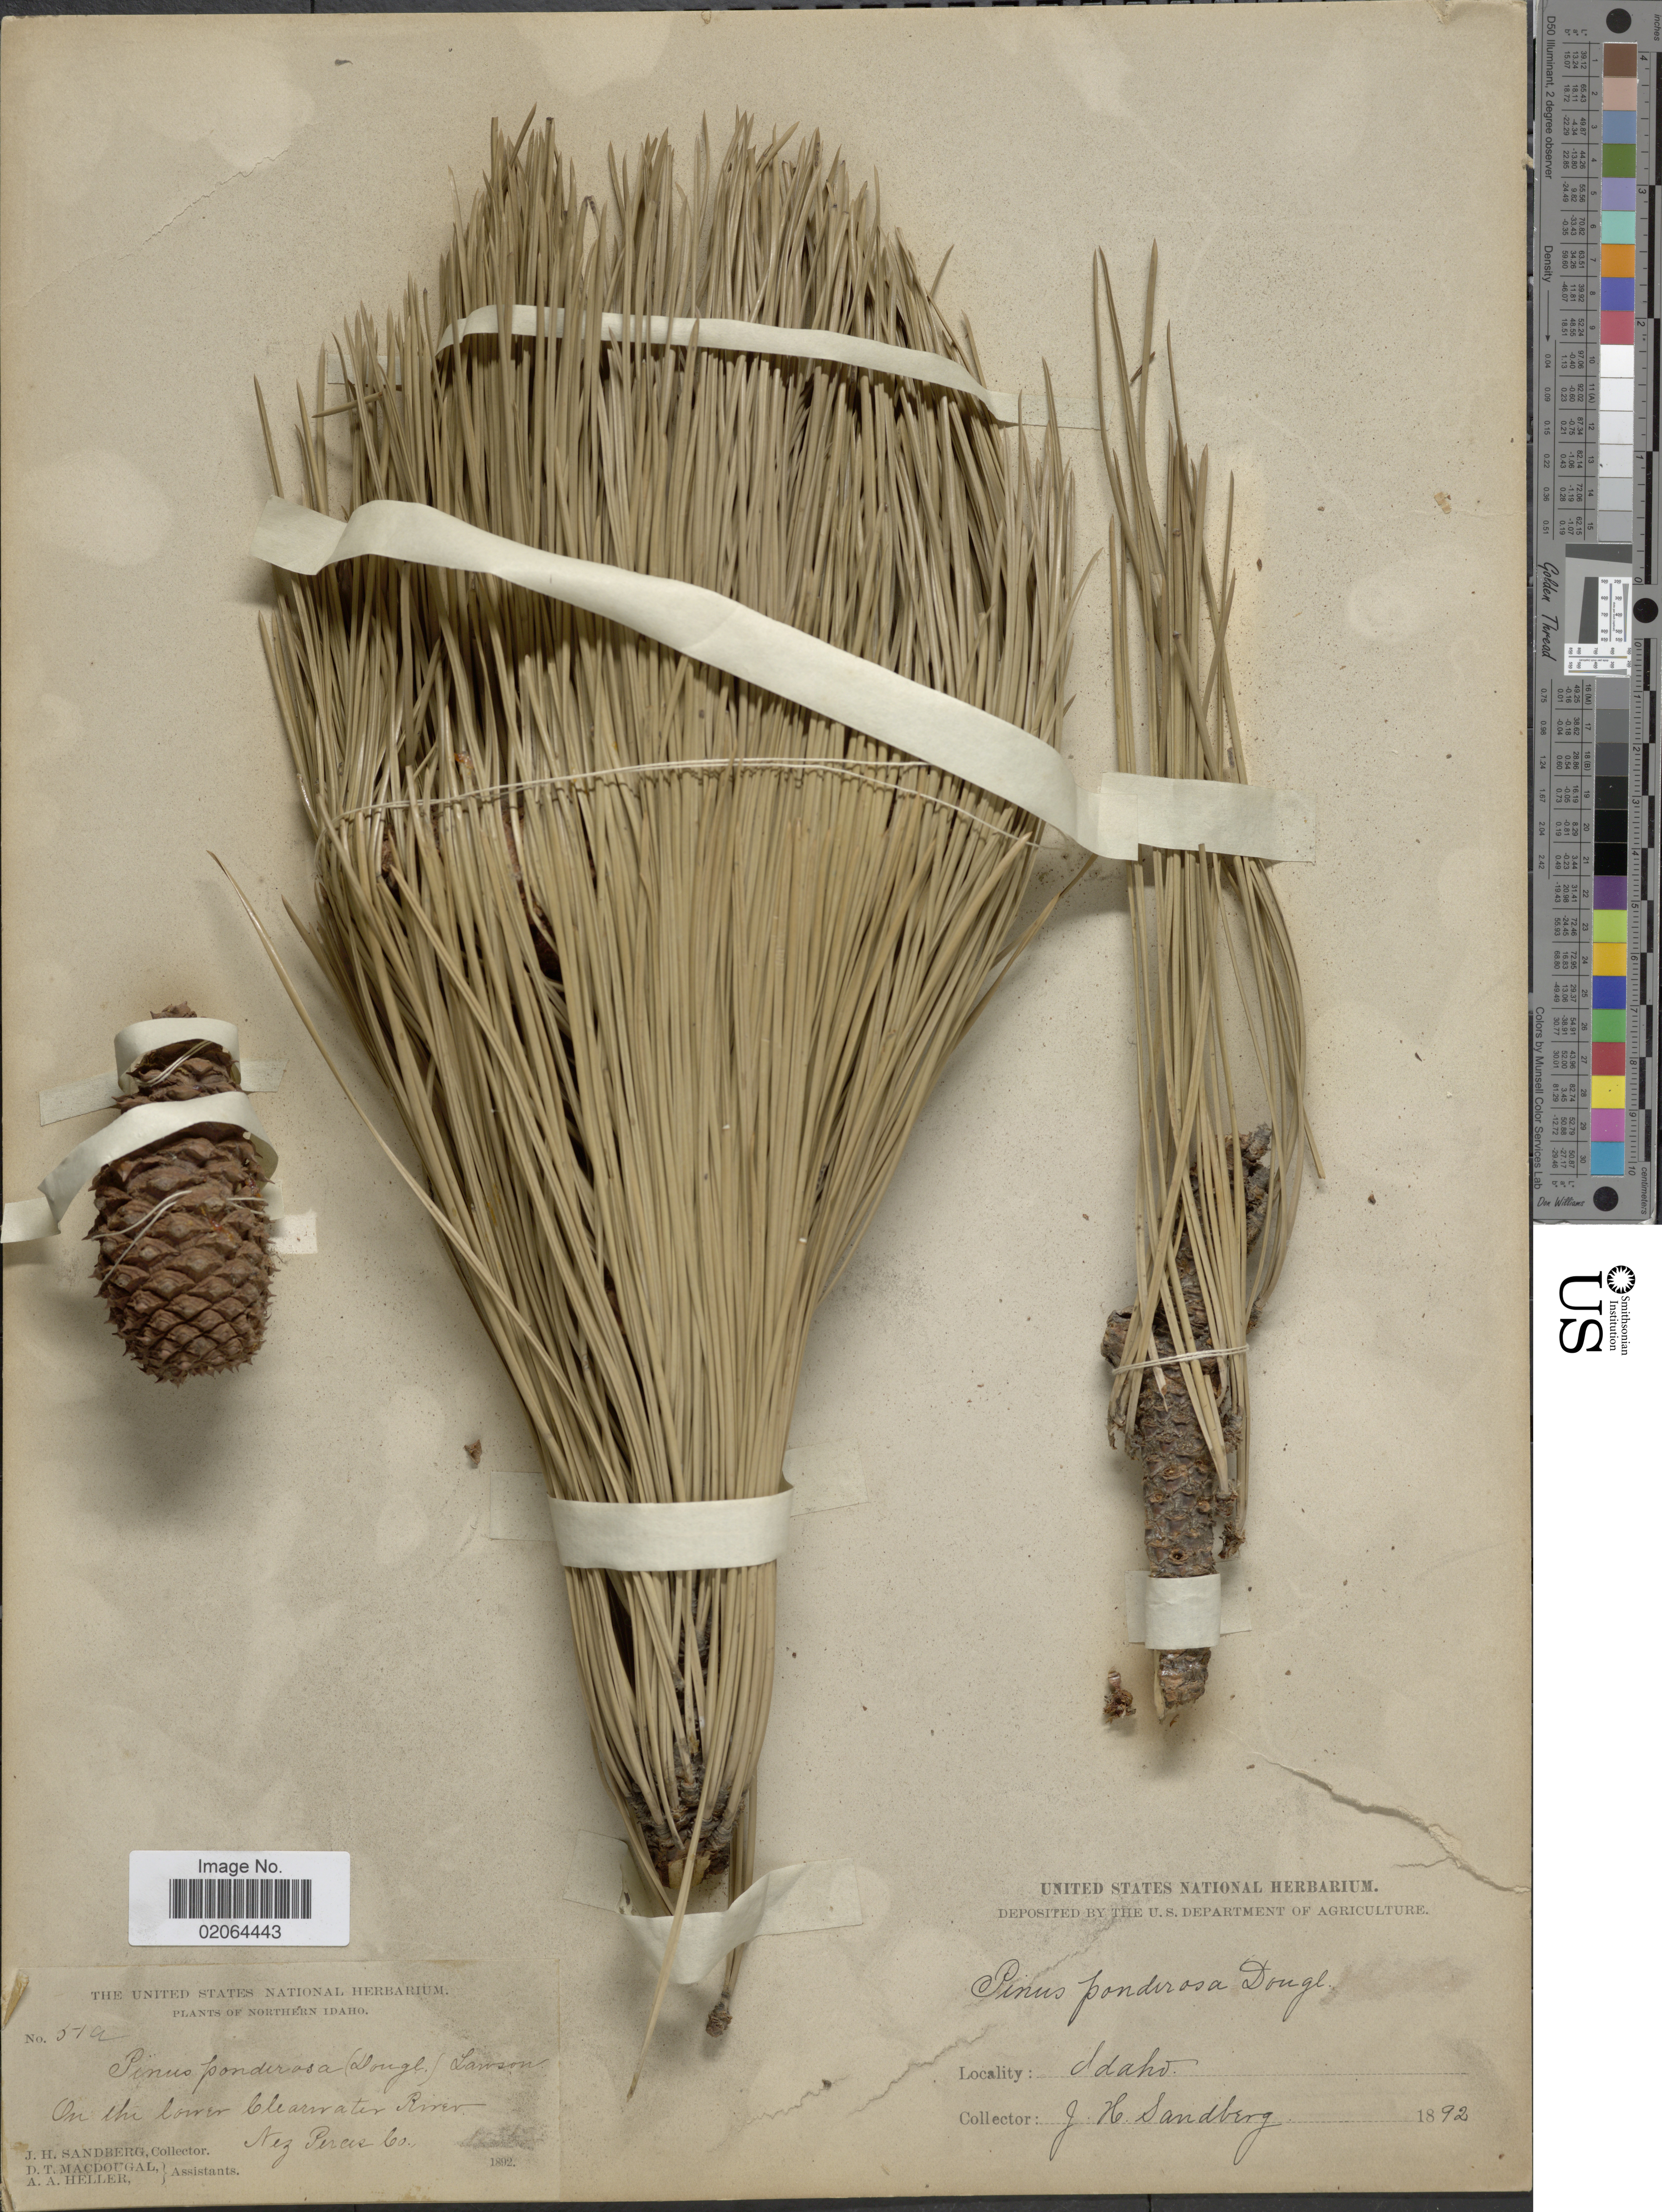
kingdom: Plantae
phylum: Tracheophyta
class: Pinopsida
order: Pinales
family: Pinaceae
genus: Pinus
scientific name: Pinus ponderosa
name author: Douglas ex C. Lawson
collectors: J. H. Sandberg, D. T. MacDougal & A. A. Heller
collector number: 51a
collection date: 1892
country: United States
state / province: Idaho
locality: On the lower Clearwater River.